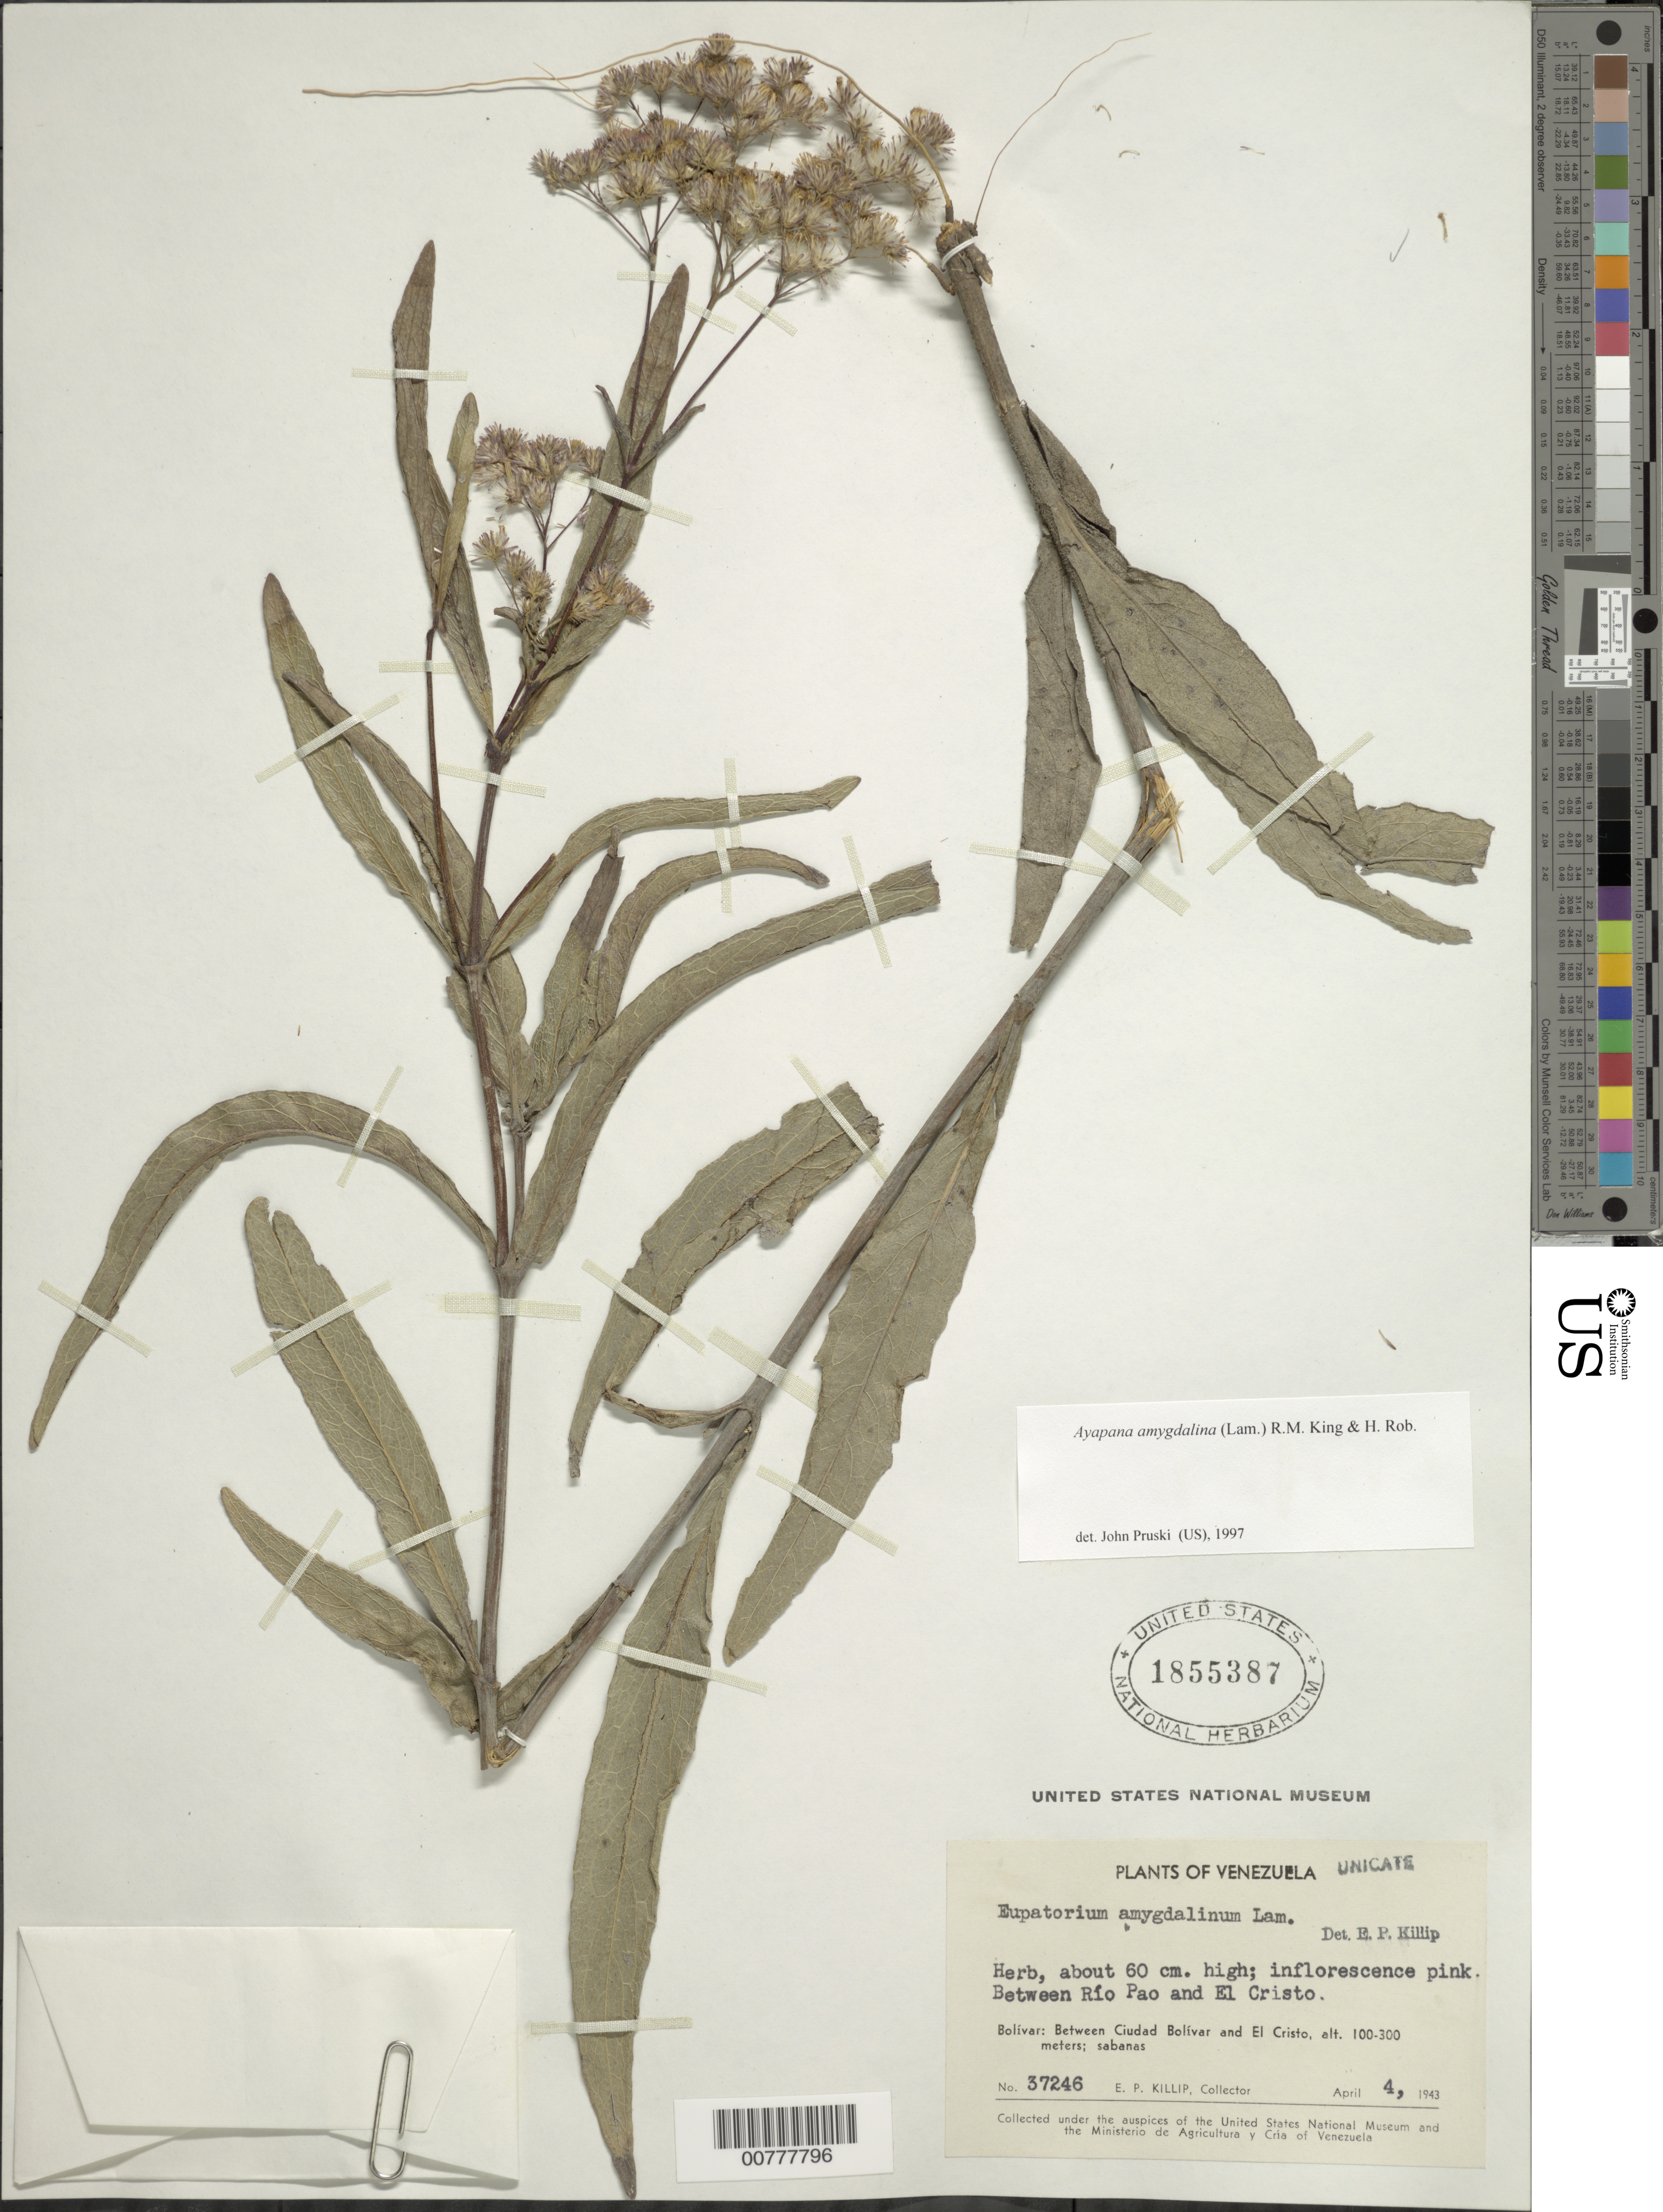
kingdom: Plantae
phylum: Tracheophyta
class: Magnoliopsida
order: Asterales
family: Asteraceae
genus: Ayapana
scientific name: Ayapana amygdalina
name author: (Lam.) R.M. King & H. Rob.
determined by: Pruski, J. F.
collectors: E. P. Killip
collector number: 37246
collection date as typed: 4-Apr-43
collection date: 1943-04-04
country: Venezuela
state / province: Bolívar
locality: Ciudad Bolívar to El Cristo, betw Río Pao and El Cristo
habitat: Savanna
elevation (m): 100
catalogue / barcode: US 1855387